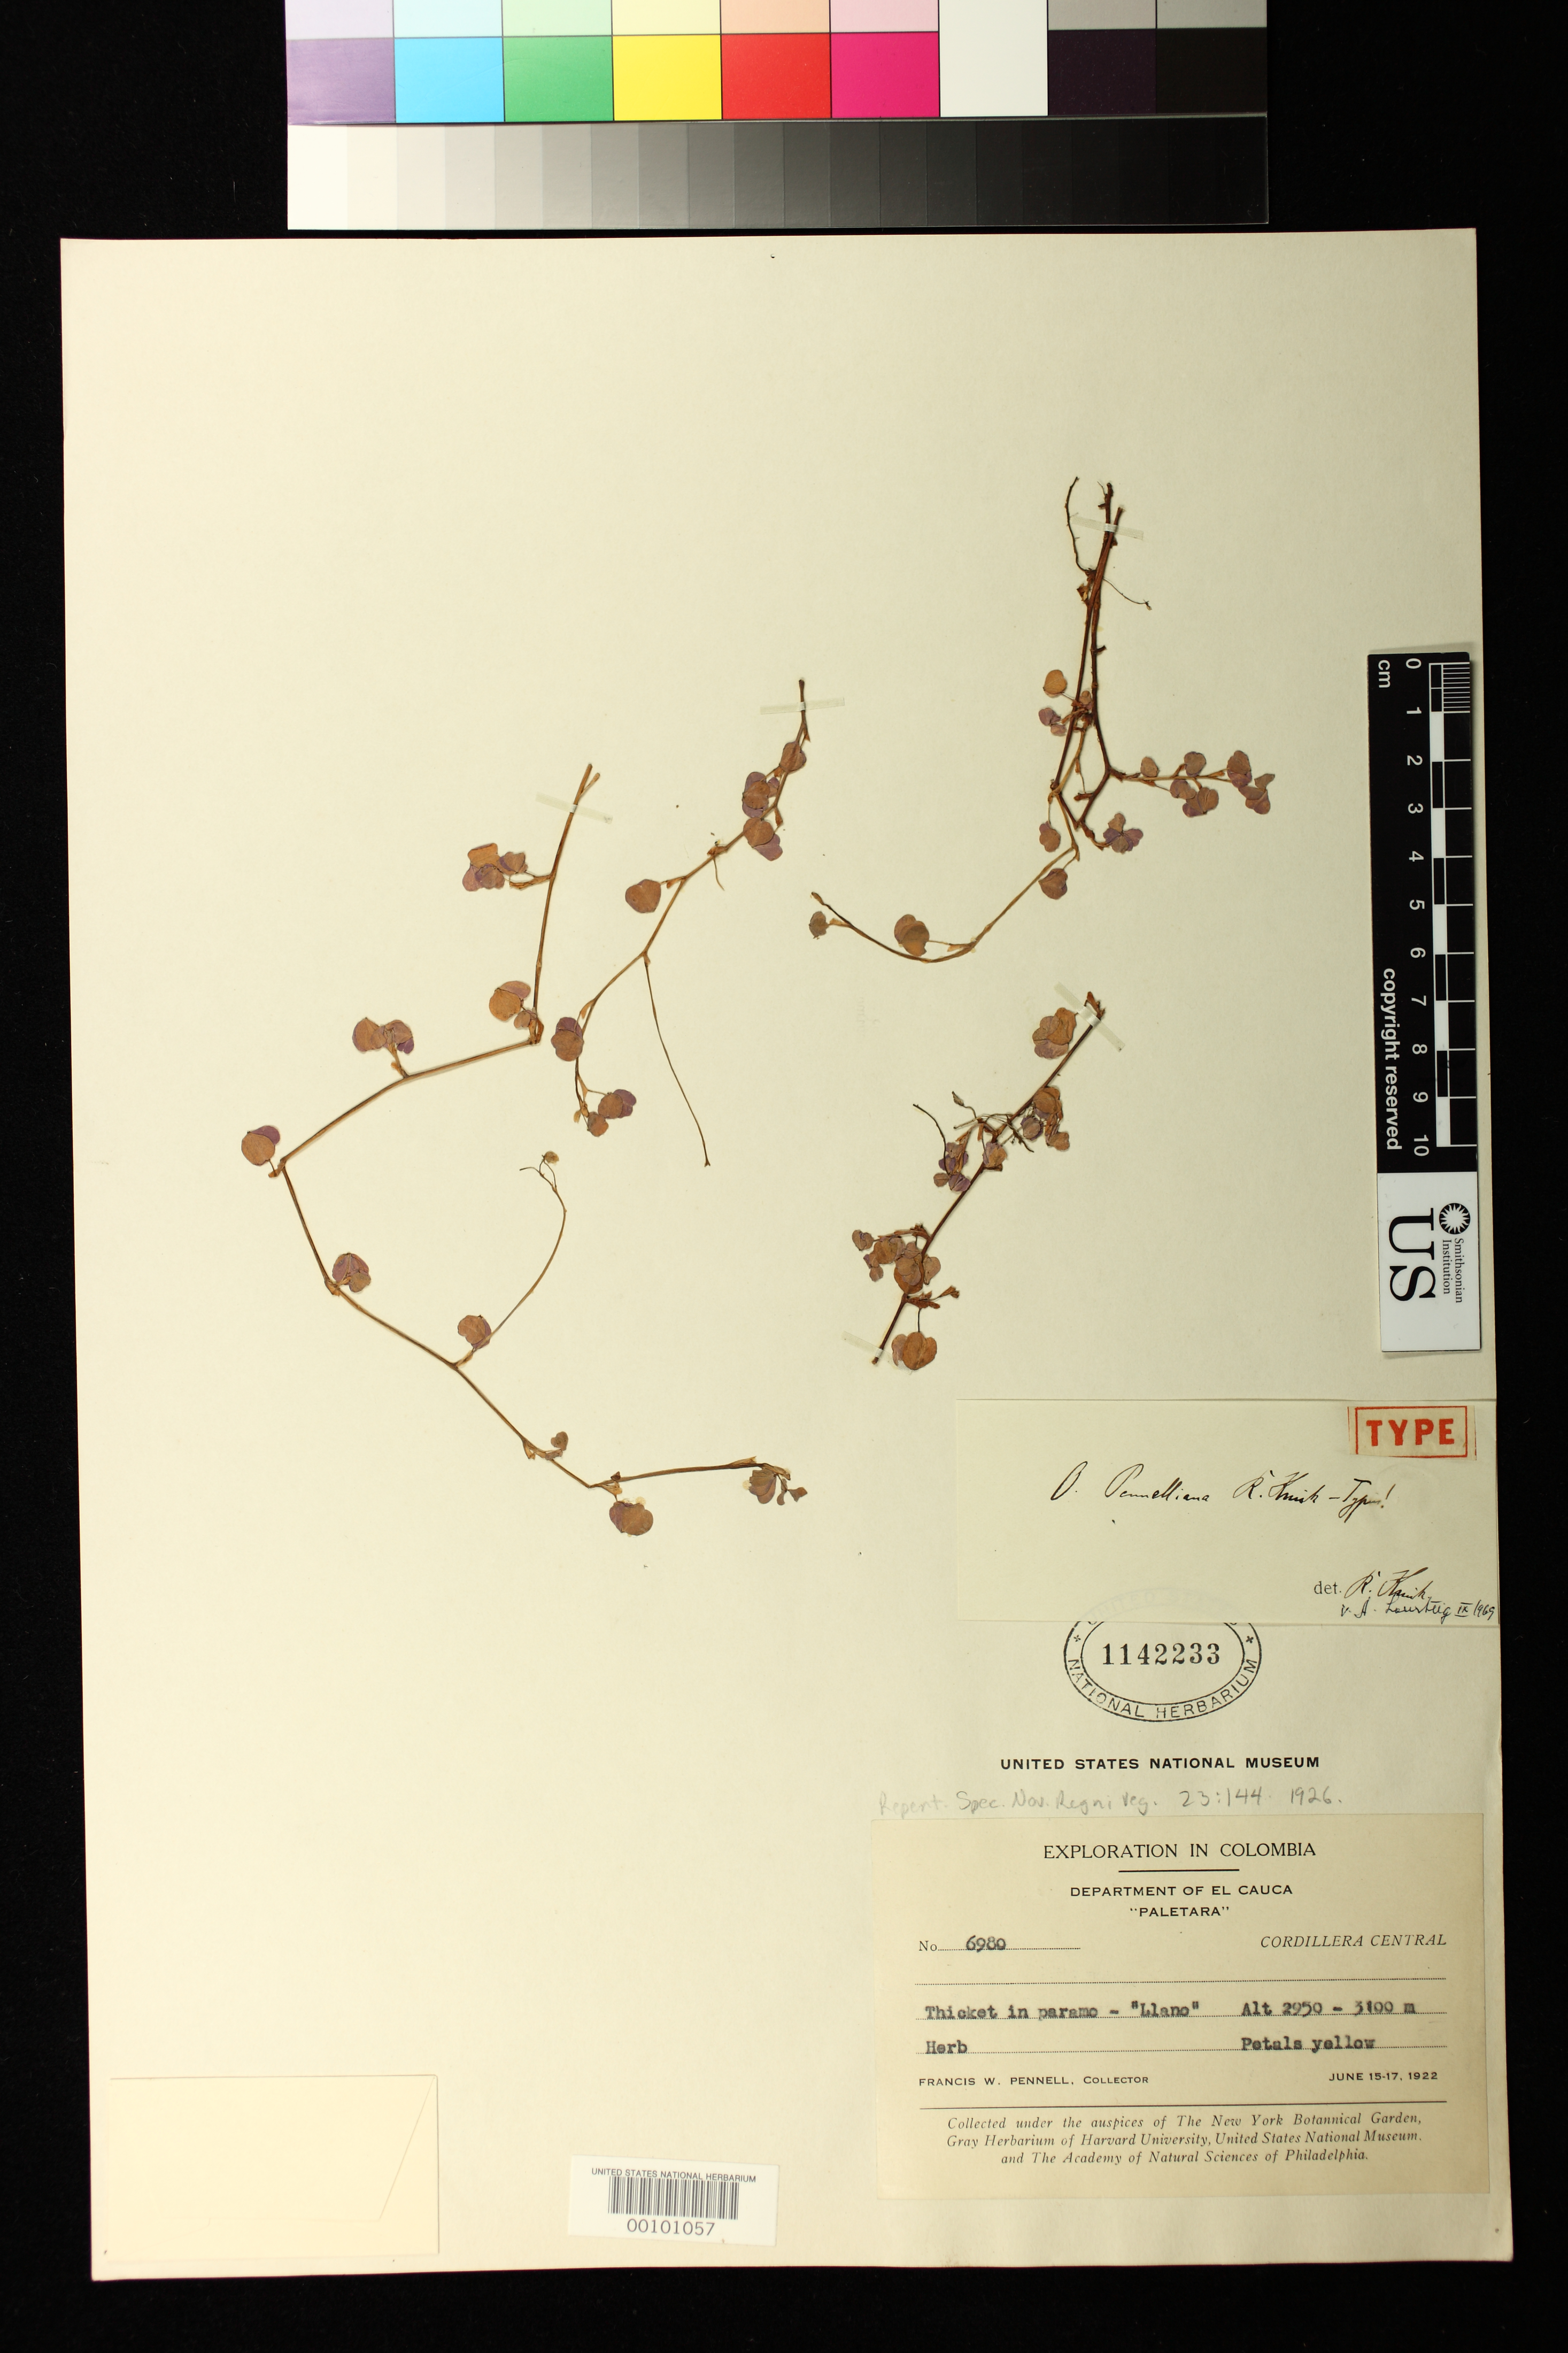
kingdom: Plantae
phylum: Tracheophyta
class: Magnoliopsida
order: Oxalidales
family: Oxalidaceae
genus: Oxalis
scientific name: Oxalis pennelliana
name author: R. Knuth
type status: Holotype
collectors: F. W. Pennell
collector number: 6980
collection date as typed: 15 Jun 1922 to 17 Jun 1922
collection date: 1922-06-15/1922-06-17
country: Colombia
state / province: Cauca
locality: Llano, Paletara.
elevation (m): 2950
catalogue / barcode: US 1142233